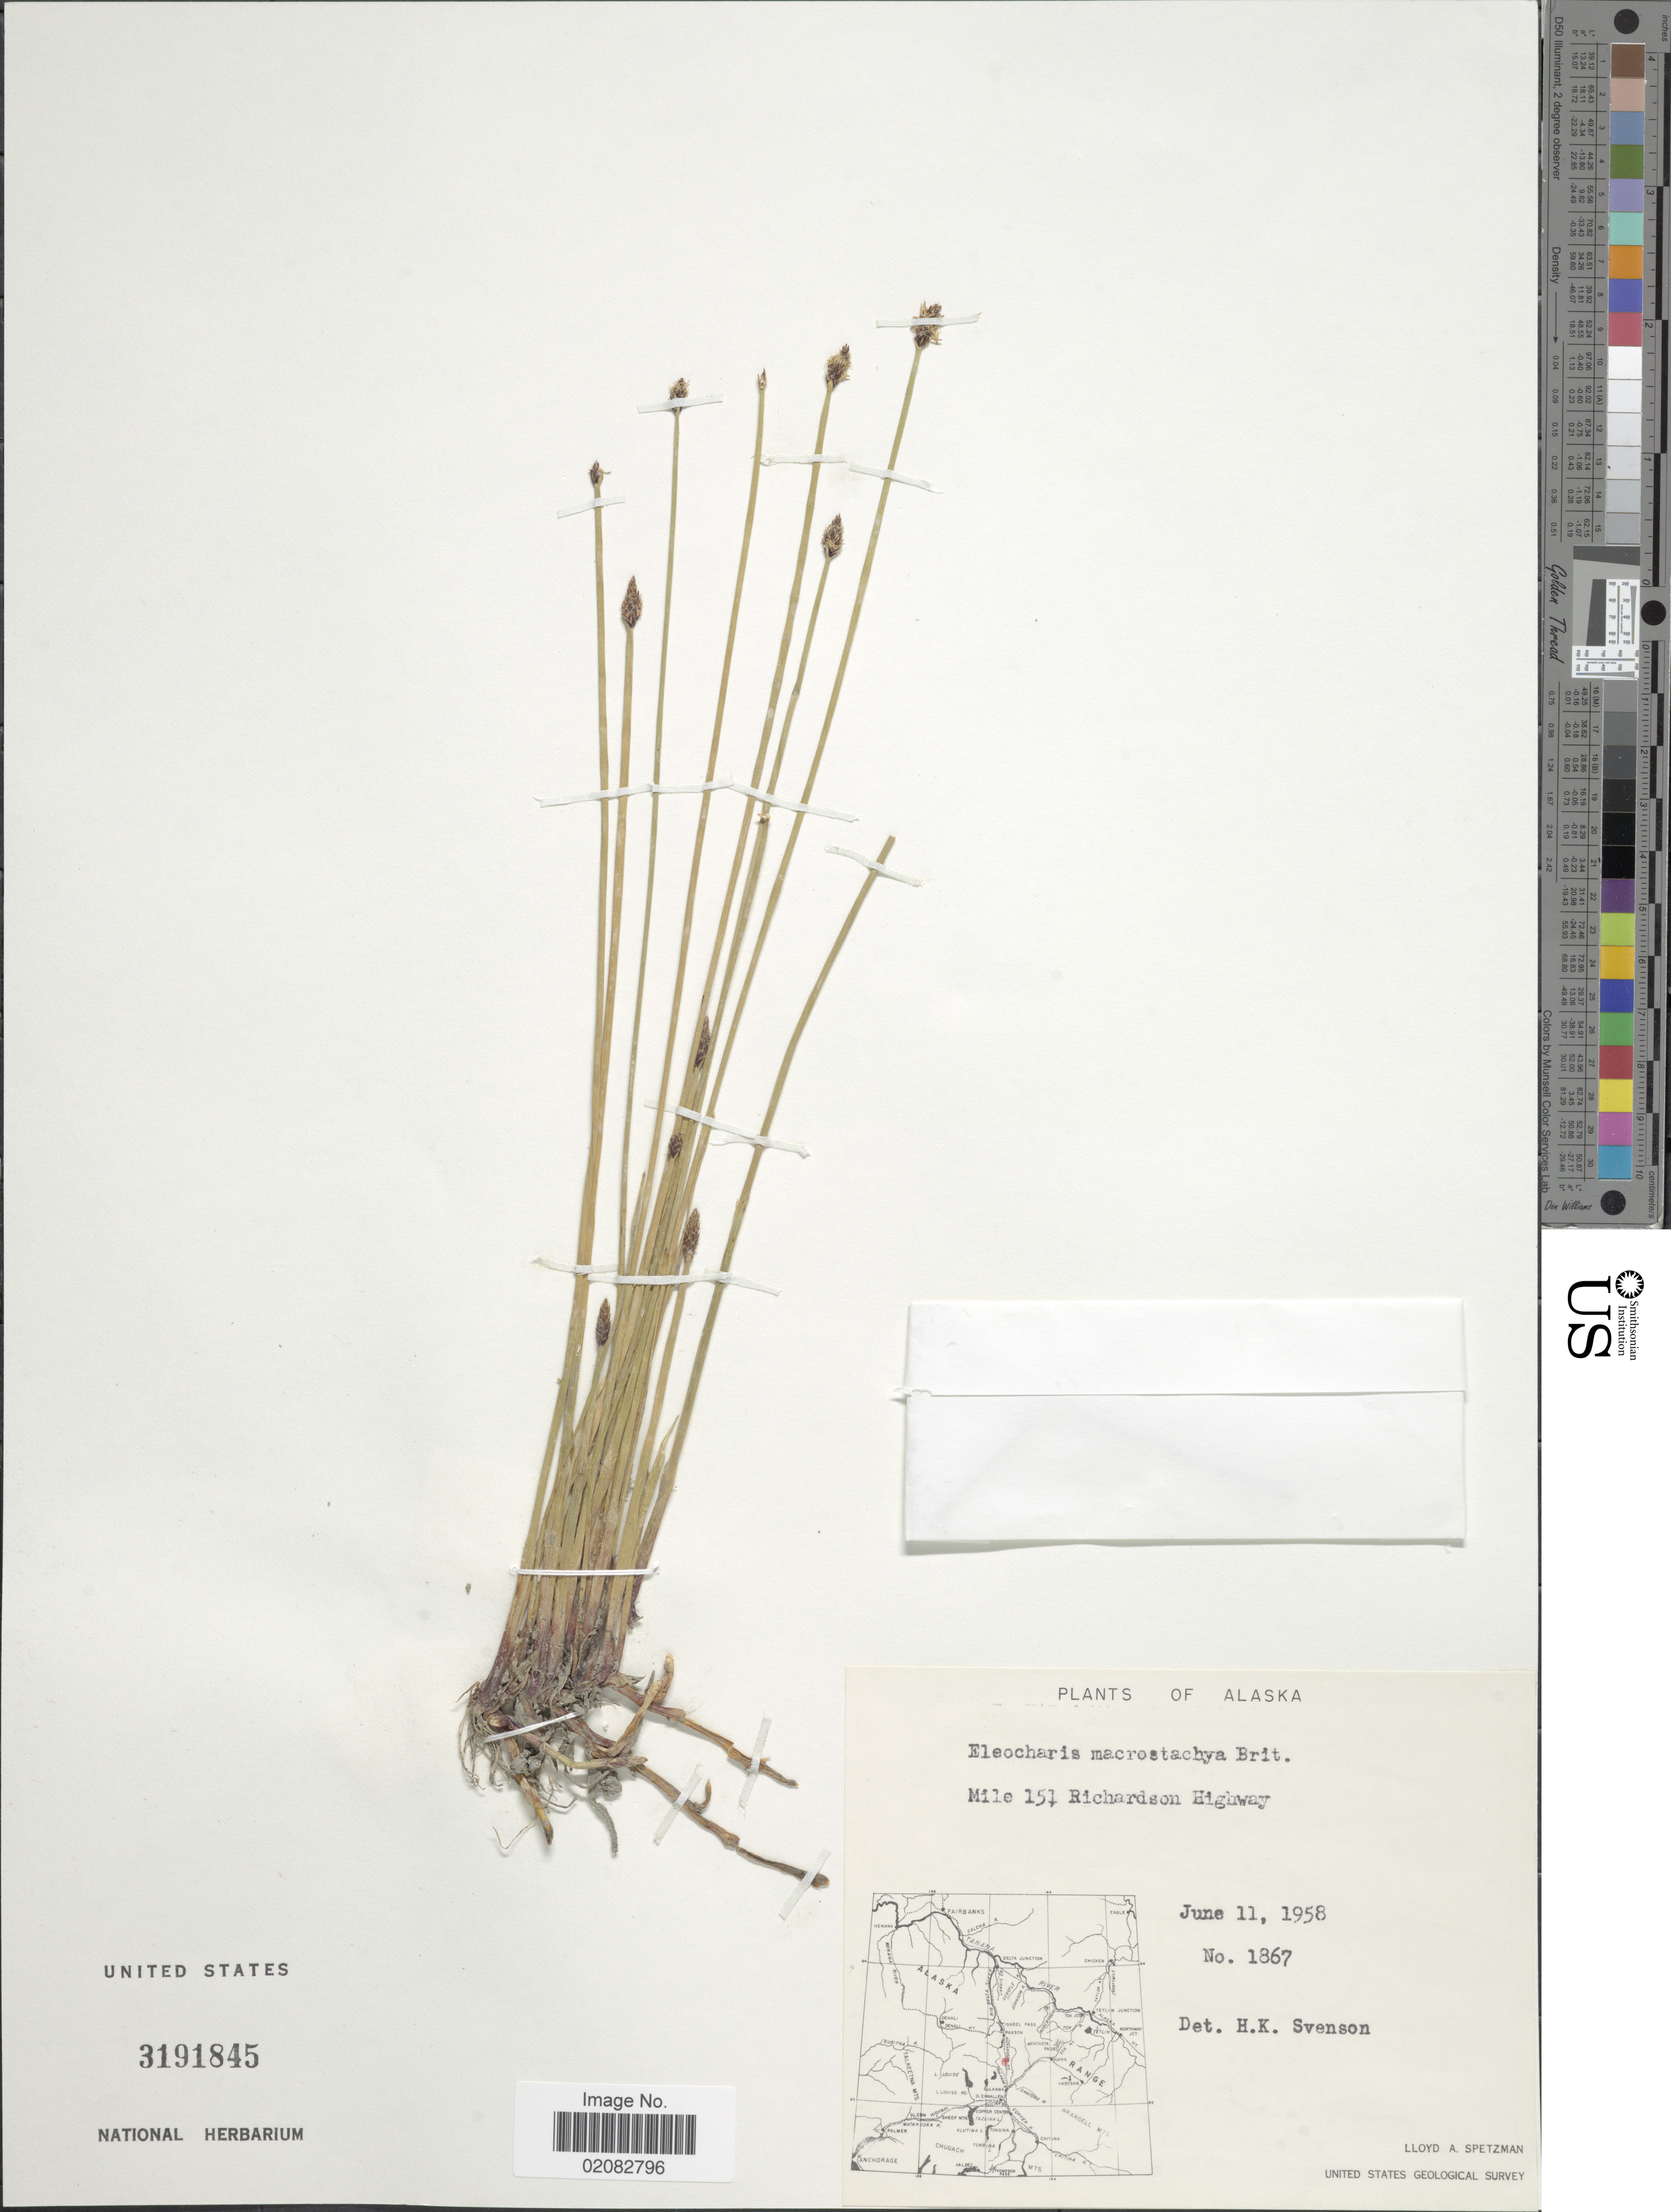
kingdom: Plantae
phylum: Tracheophyta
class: Liliopsida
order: Poales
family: Cyperaceae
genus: Eleocharis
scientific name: Eleocharis macrostachya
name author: Britton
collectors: L. Spetzman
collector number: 1867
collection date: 1958-06-11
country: United States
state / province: Alaska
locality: Mile 151, Richardson Highway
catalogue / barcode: US 3191845